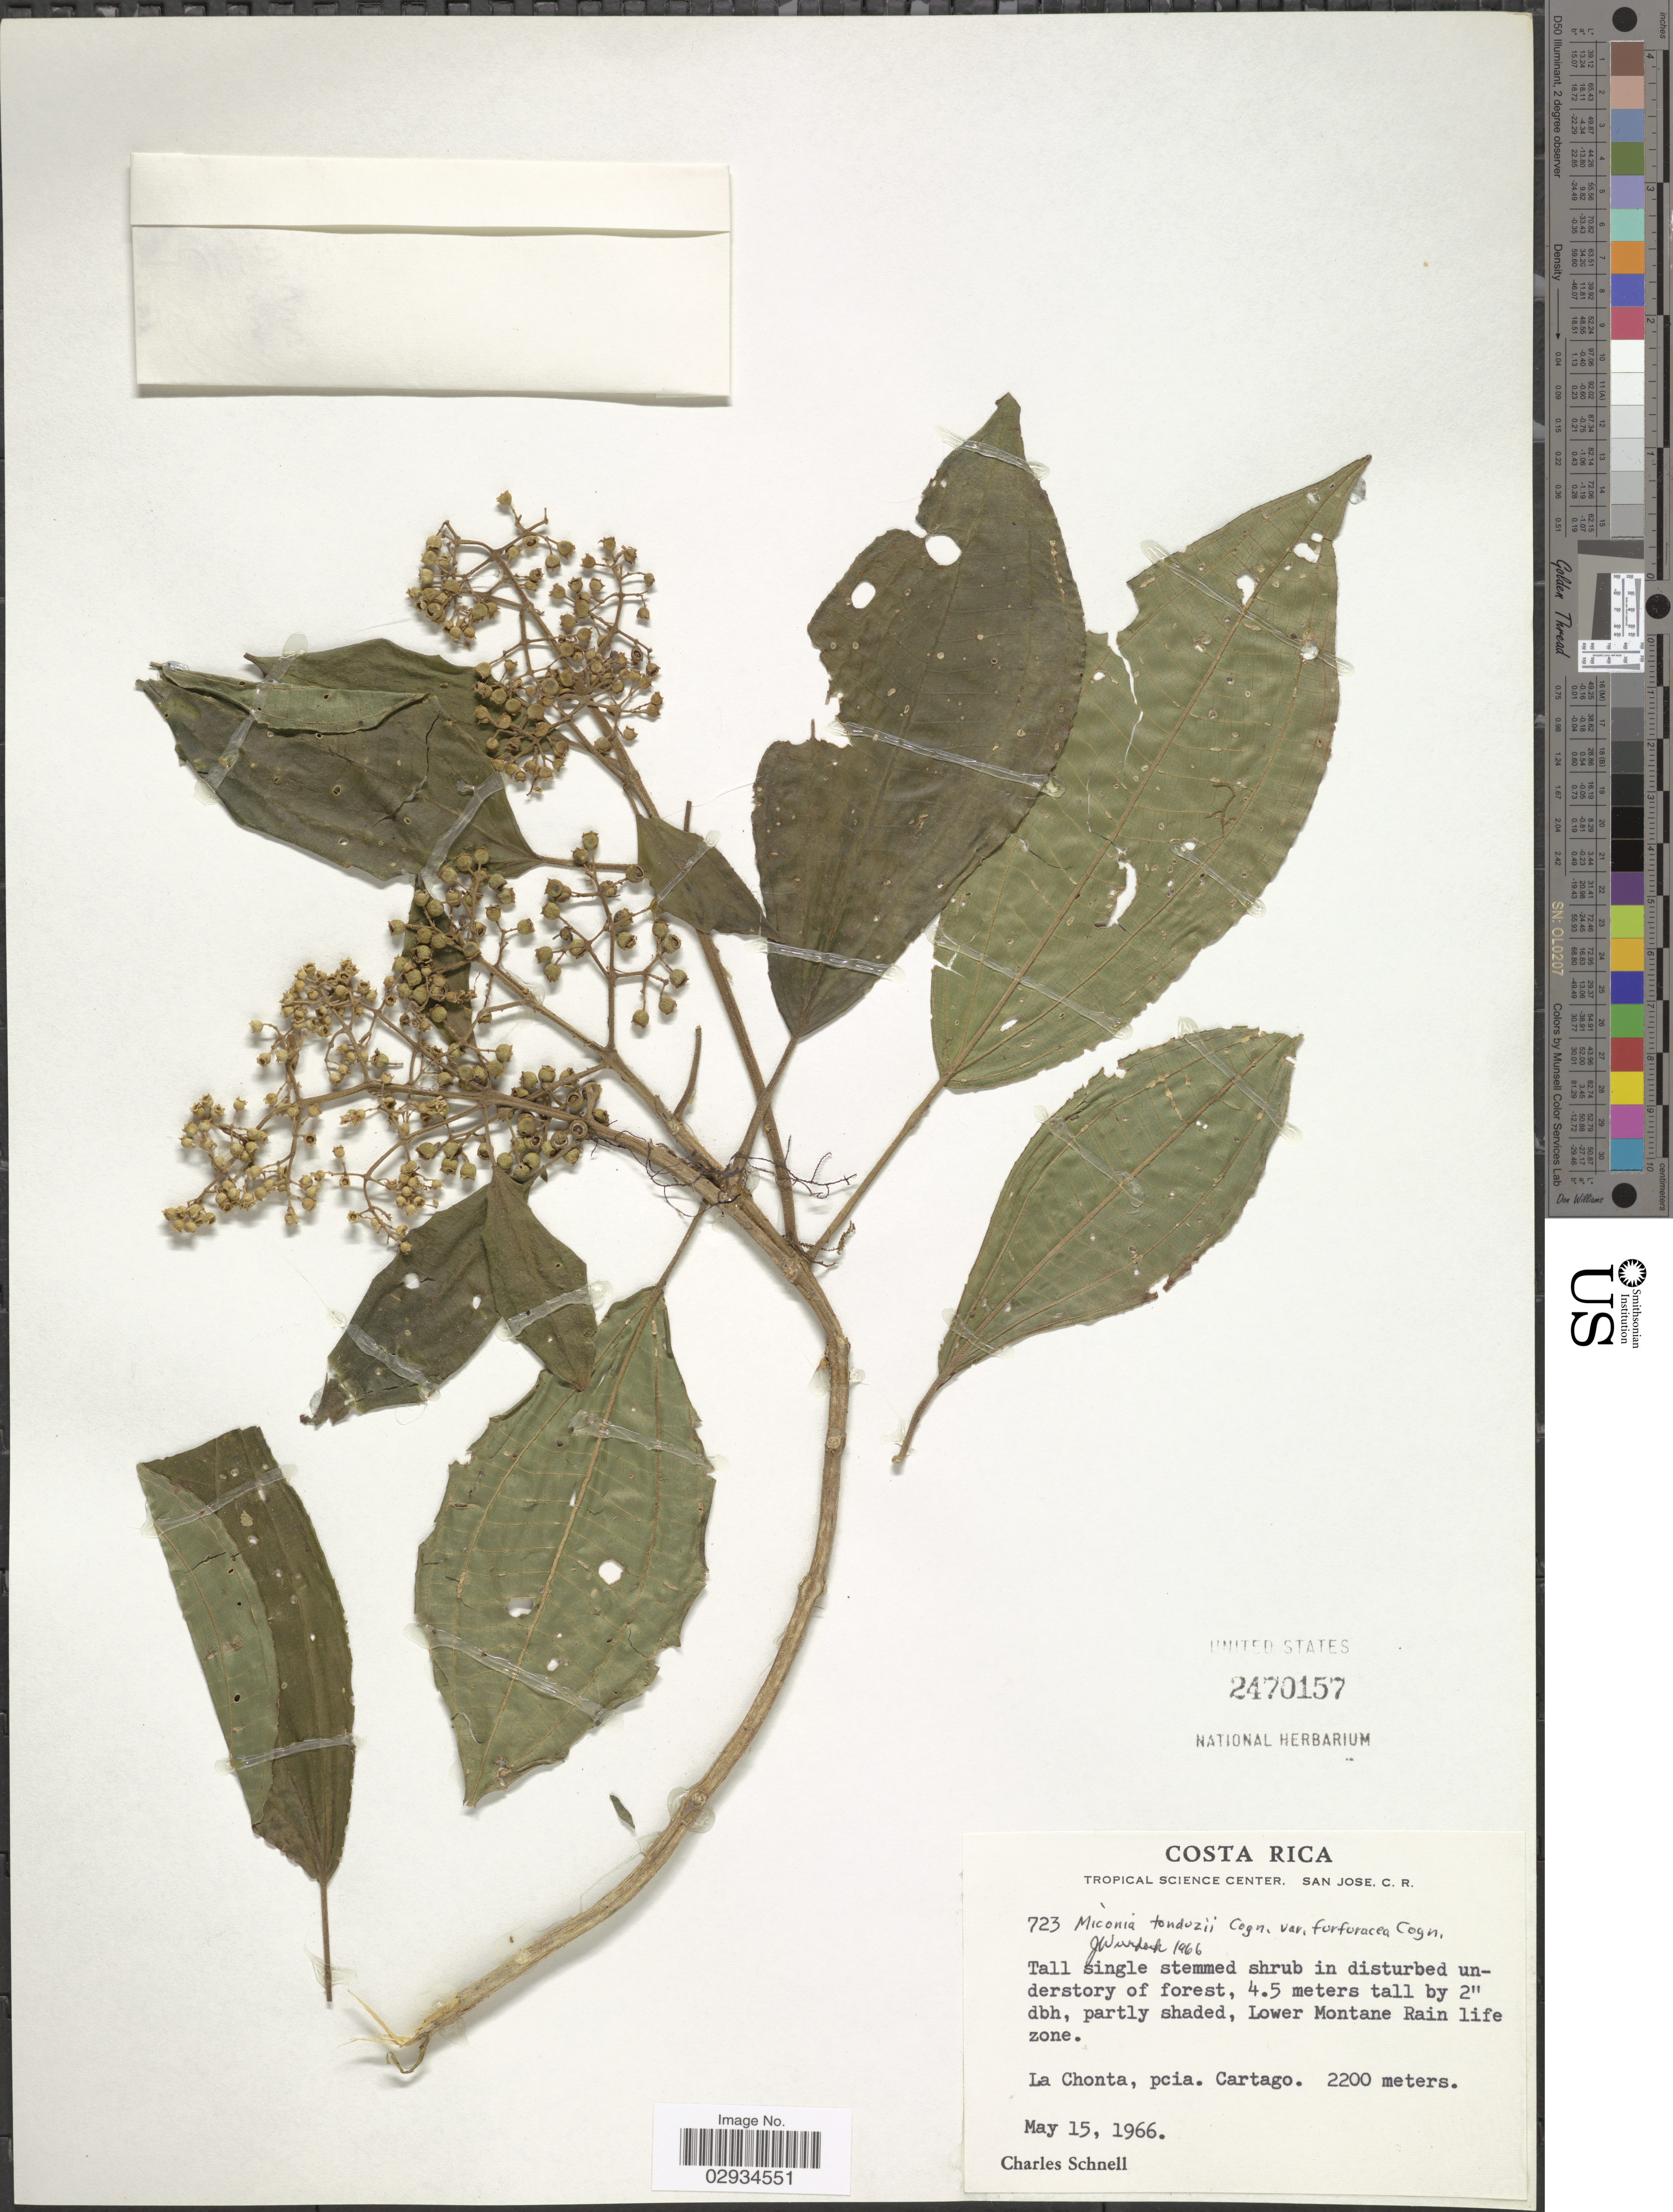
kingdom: Plantae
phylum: Tracheophyta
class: Magnoliopsida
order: Myrtales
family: Melastomataceae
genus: Miconia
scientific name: Miconia tonduzii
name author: Cogn. in A. DC.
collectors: C. Schnell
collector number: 723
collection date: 1966-05-15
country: Costa Rica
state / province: Cartago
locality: La Chonta, pcia. Cartago.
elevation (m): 2200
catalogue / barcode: US 2470157